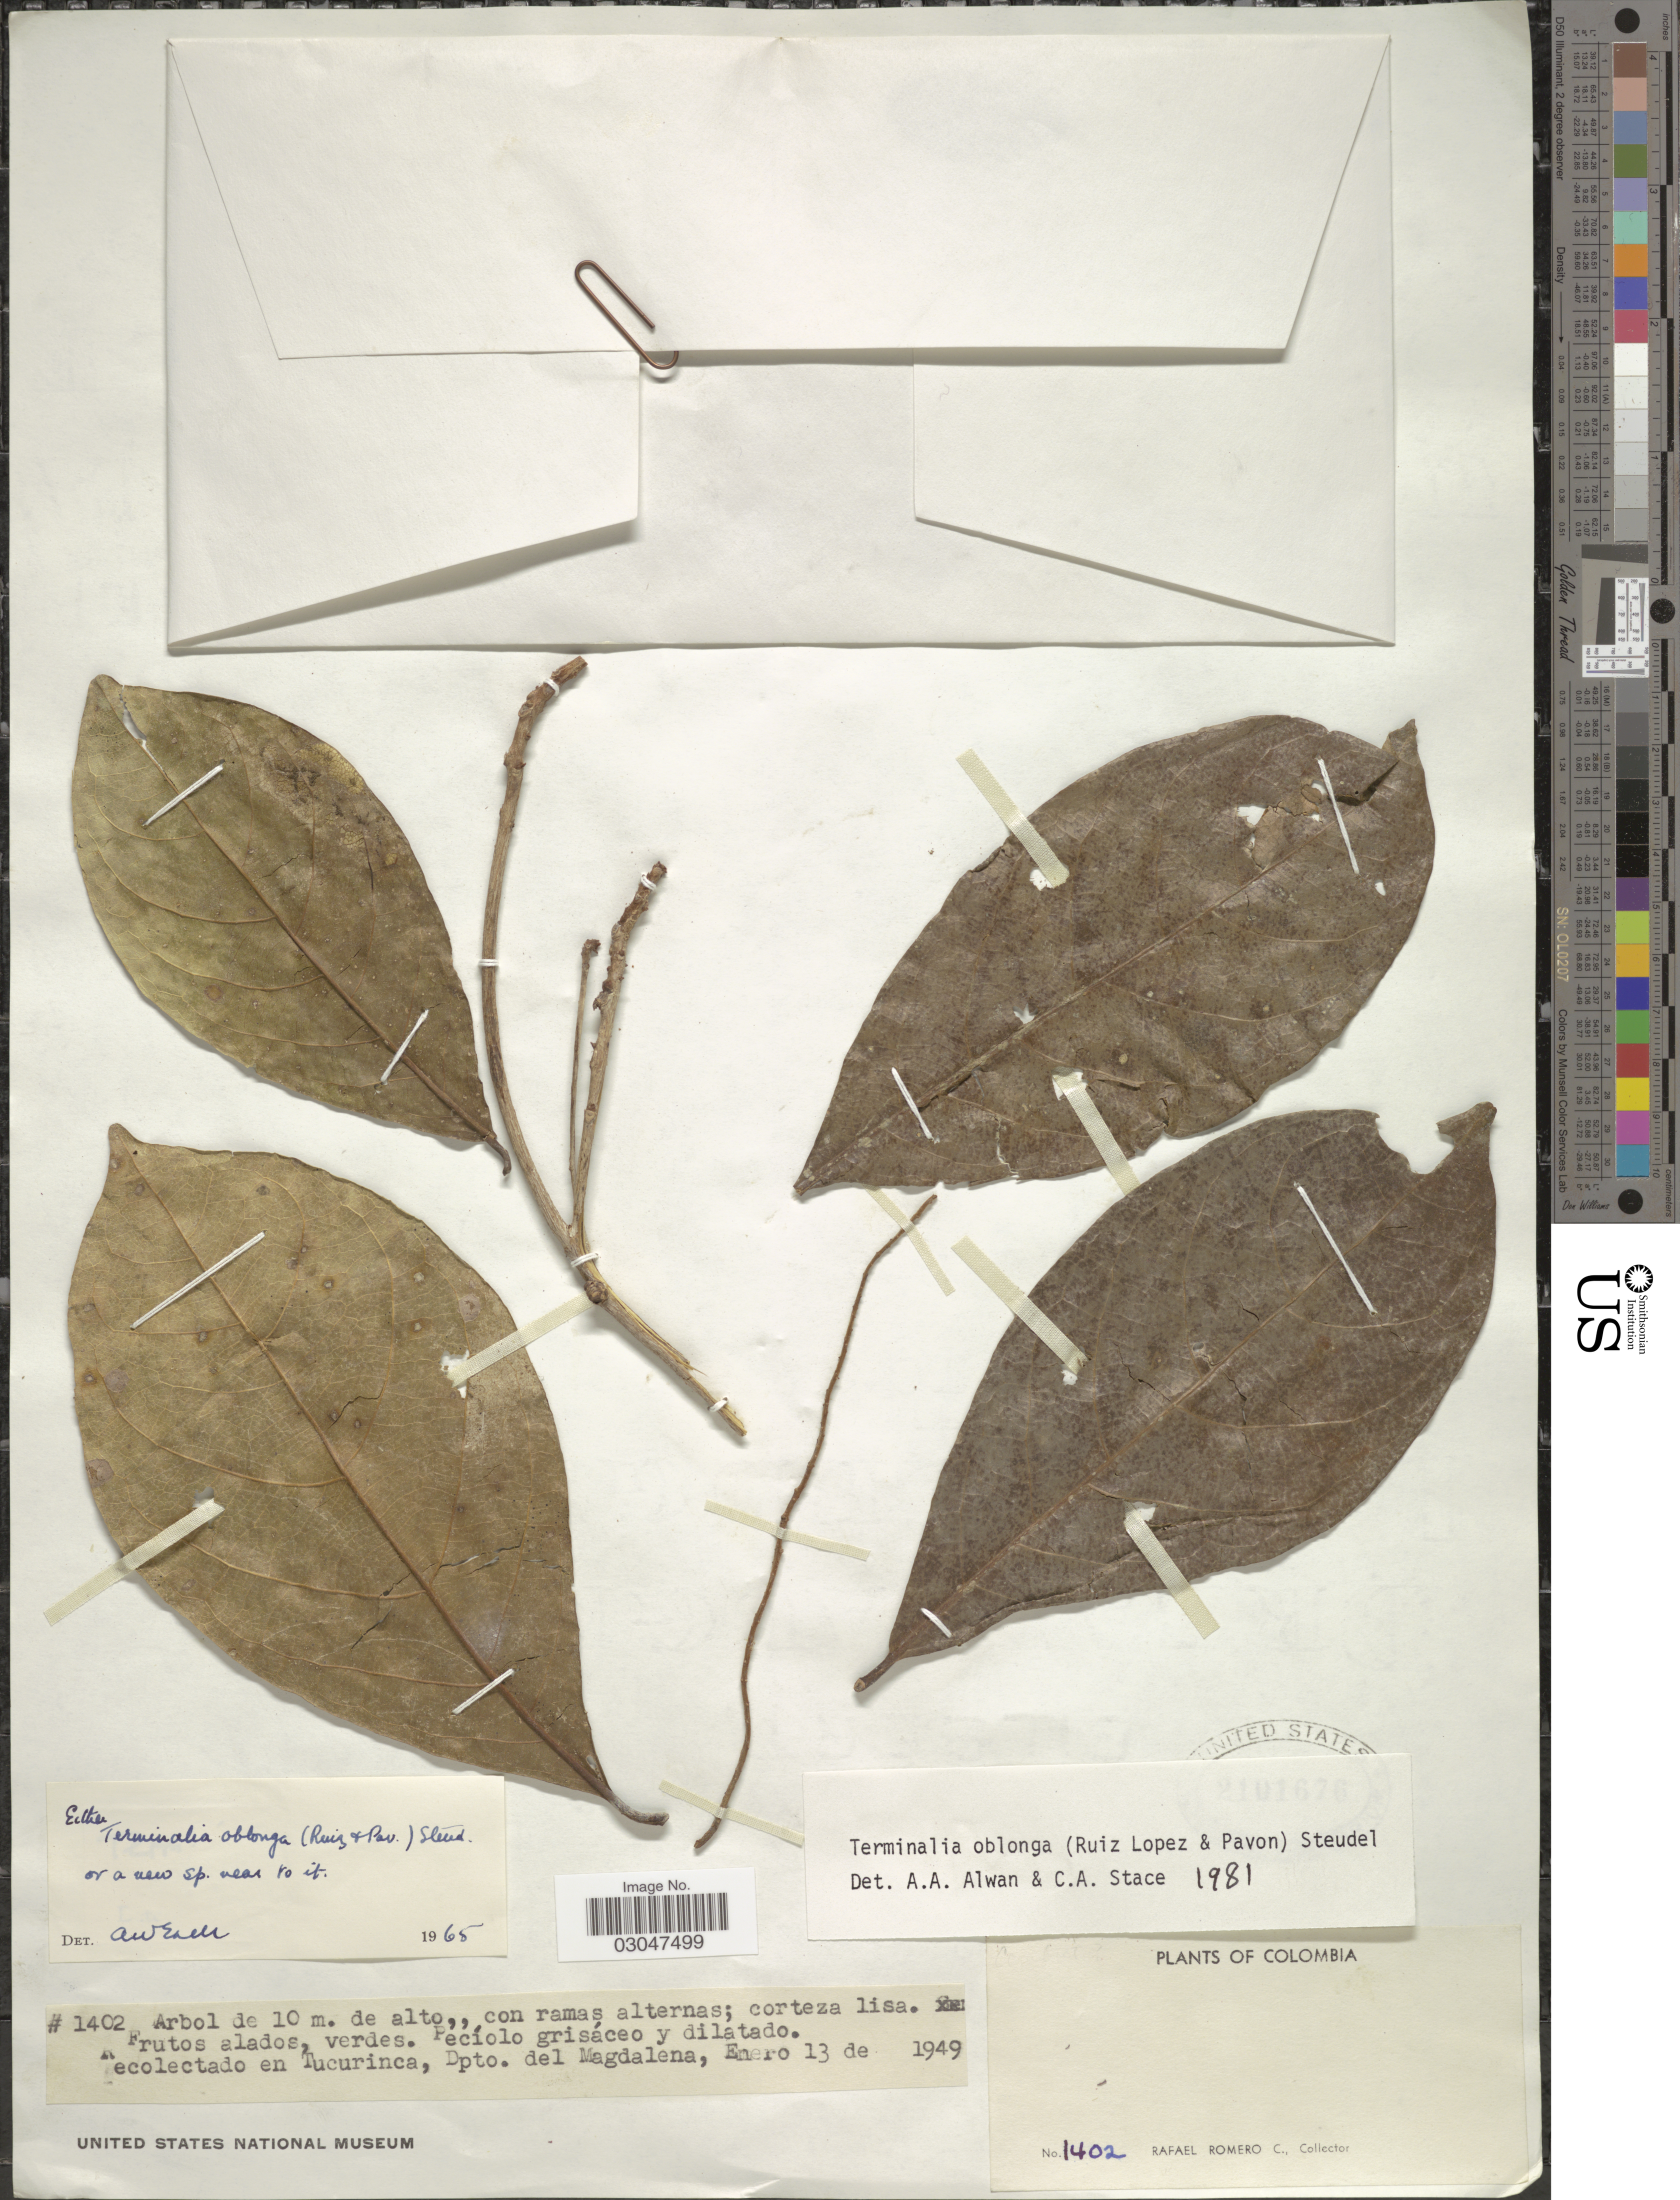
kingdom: Plantae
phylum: Tracheophyta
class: Magnoliopsida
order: Myrtales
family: Combretaceae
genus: Terminalia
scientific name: Terminalia oblonga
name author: (Ruiz & Pav.) Steud.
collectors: R. Romero Castañeda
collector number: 1402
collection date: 1949-01-13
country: Colombia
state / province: Magdalena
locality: Tucurinca, Dpto. del Magdalena.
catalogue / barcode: US 2101676